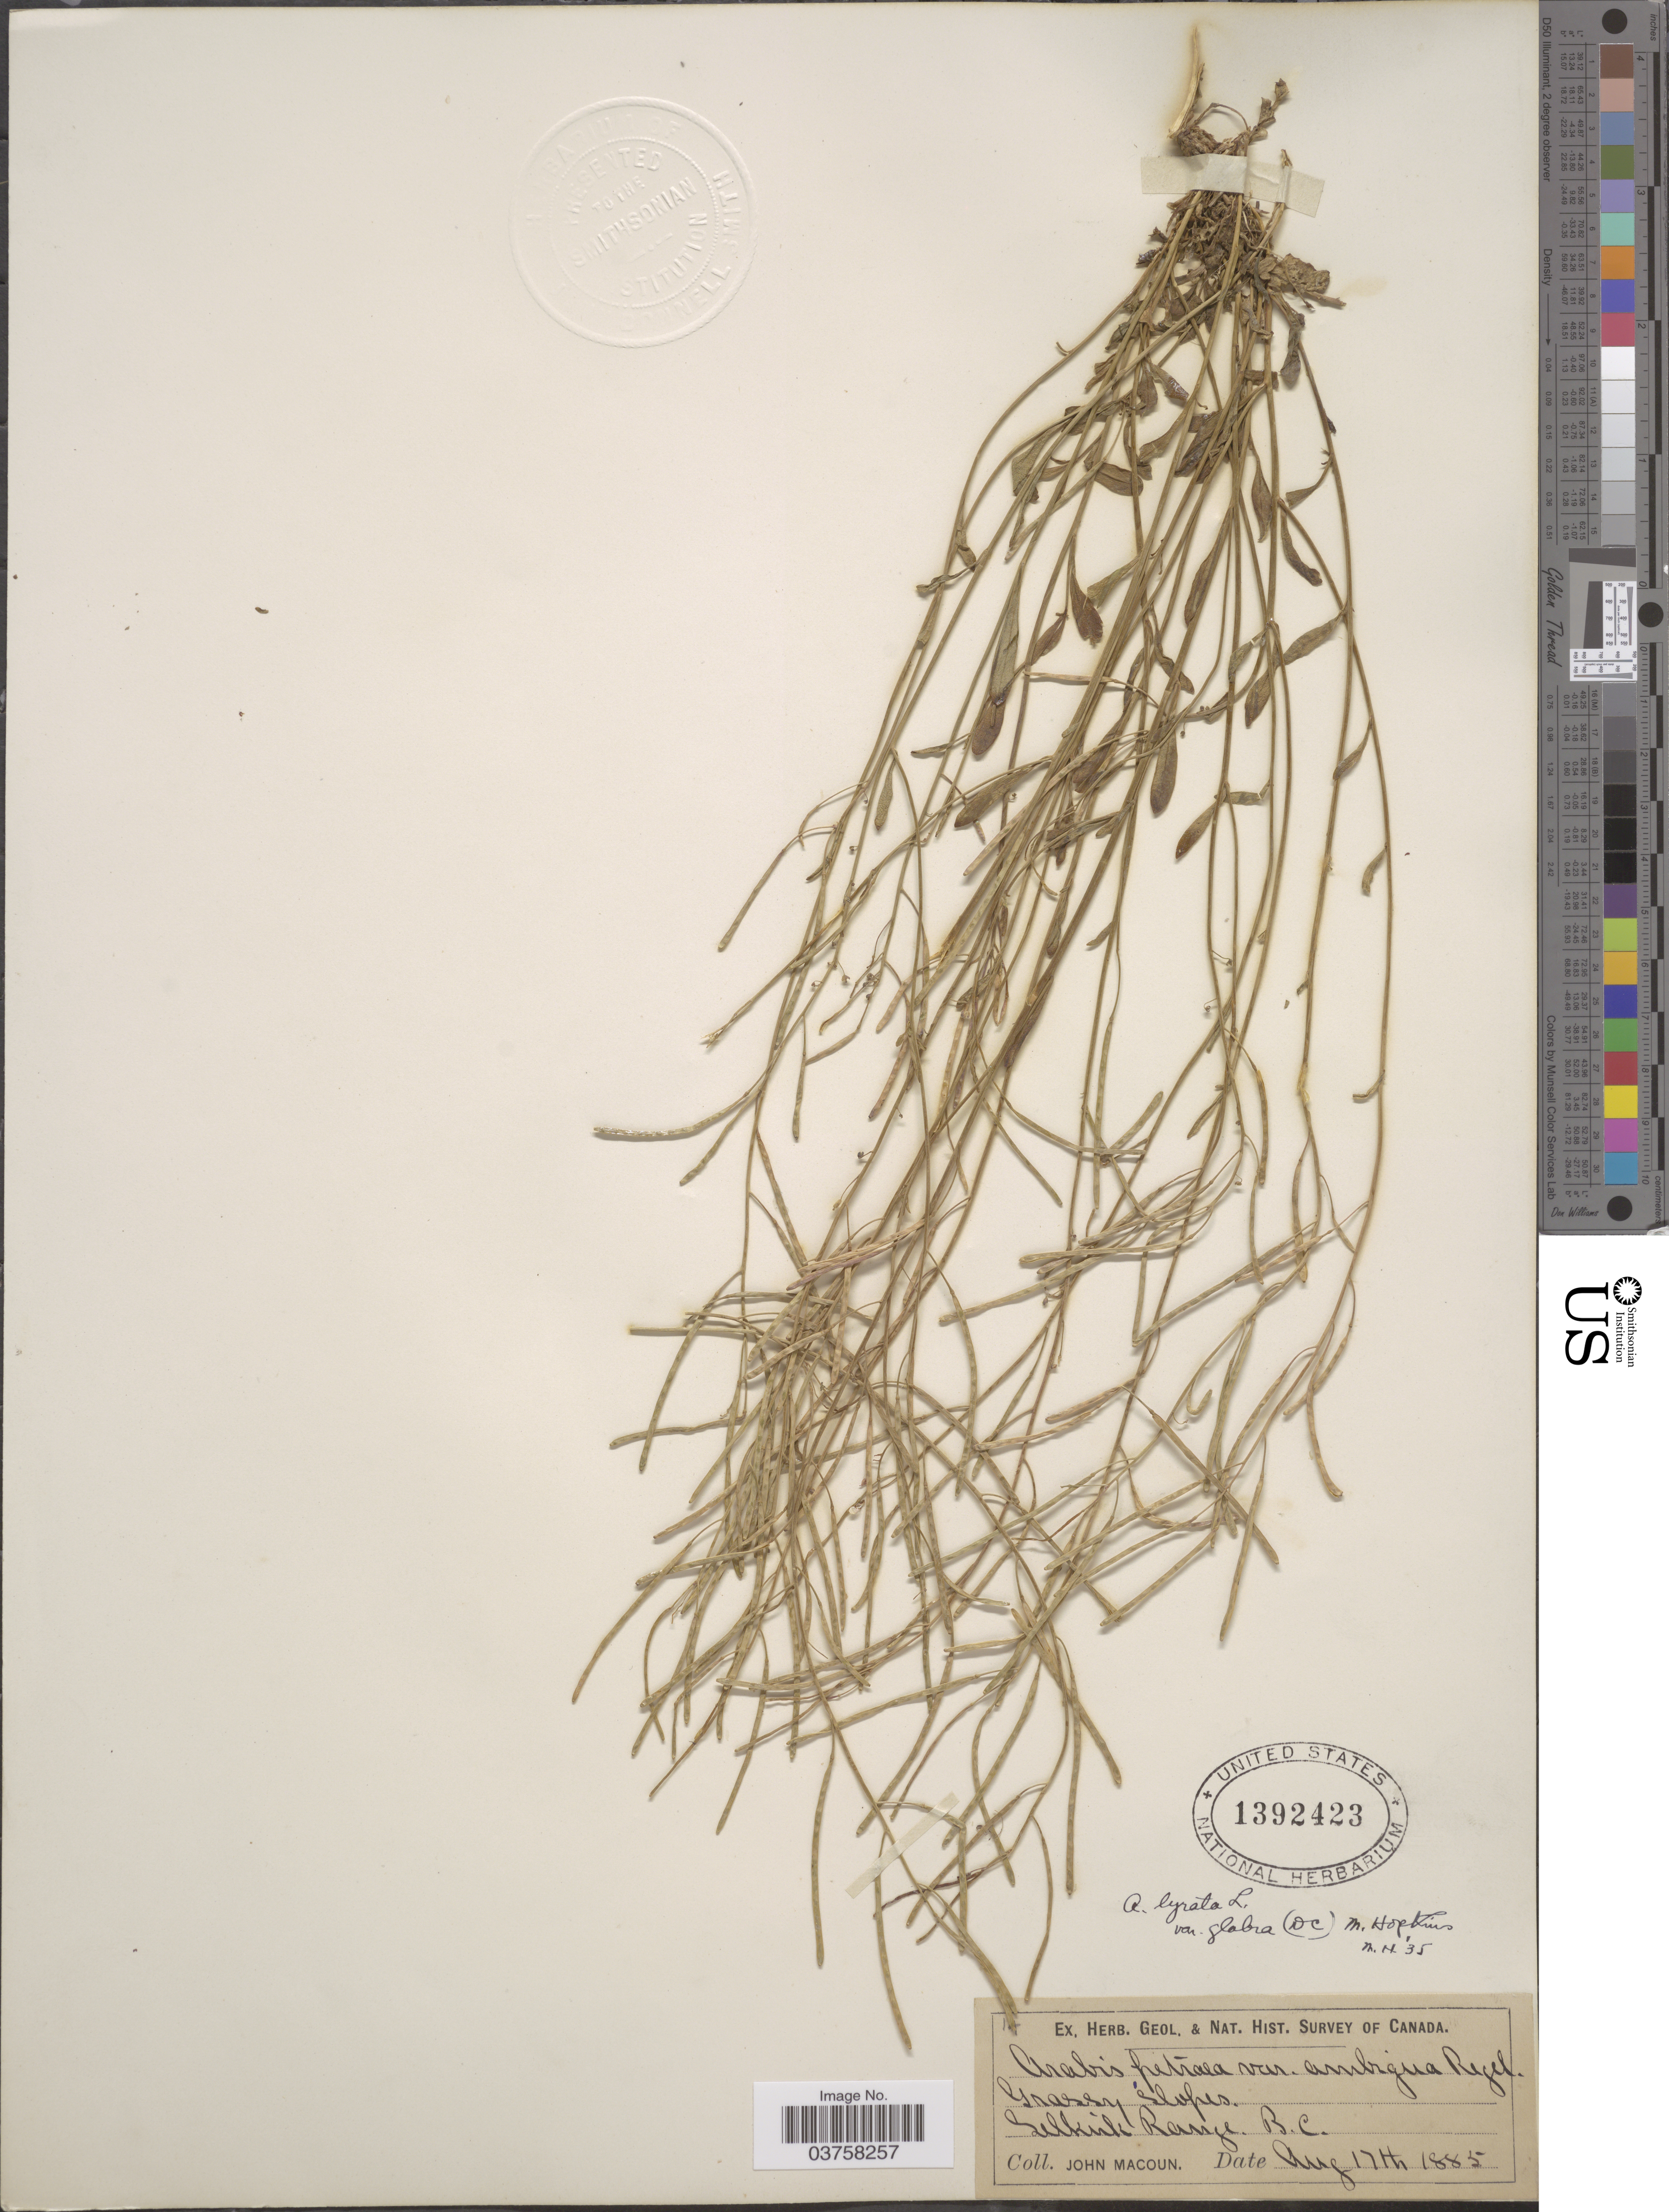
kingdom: Plantae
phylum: Tracheophyta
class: Magnoliopsida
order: Brassicales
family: Brassicaceae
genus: Arabidopsis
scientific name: Arabidopsis lyrata subsp. kamchatica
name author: (Fisch. ex DC.) O'Kane & Al-Shehbaz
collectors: J. Macoun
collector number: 14*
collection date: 1885-08-17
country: Canada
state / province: British Columbia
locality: Selkirk Range.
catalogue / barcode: US 1392423